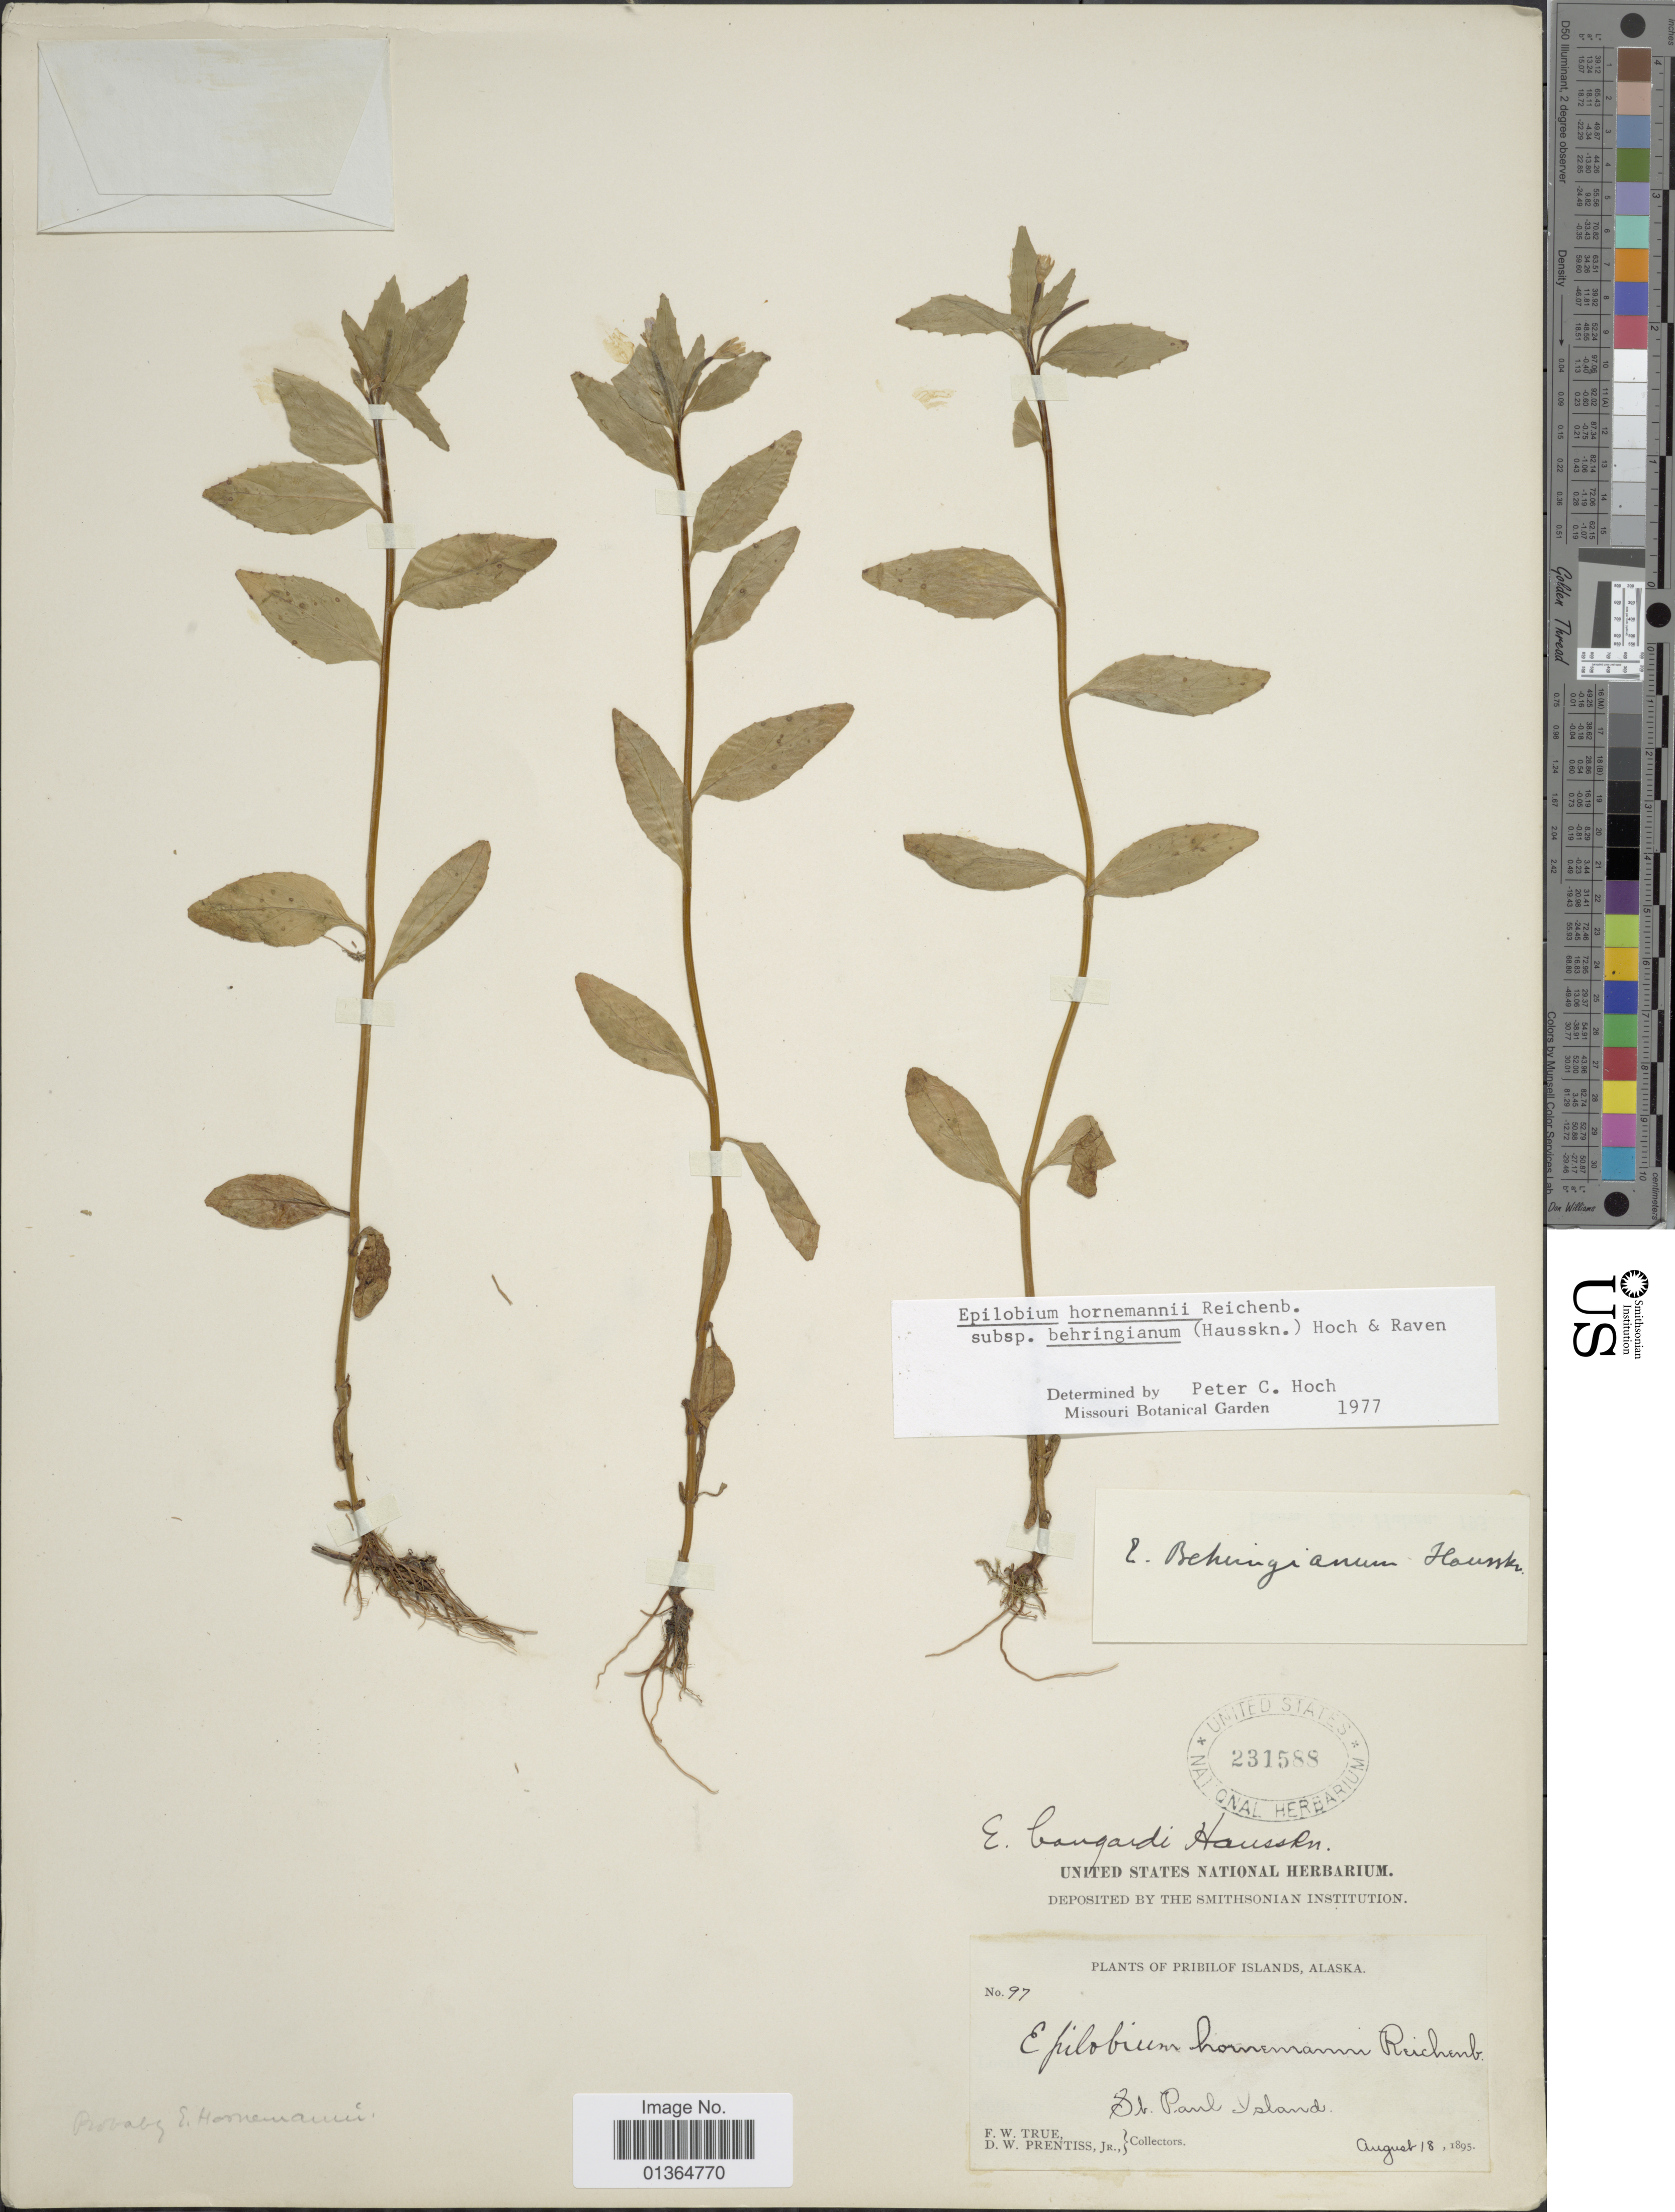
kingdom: Plantae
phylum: Tracheophyta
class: Magnoliopsida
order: Myrtales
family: Onagraceae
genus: Epilobium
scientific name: Epilobium hornemannii subsp. behringianum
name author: (Hausskn.) Hoch & P.H. Raven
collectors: F. True & D. Prentiss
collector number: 97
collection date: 1895-08-18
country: United States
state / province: Alaska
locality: Pribilof Islands. St. Paul Island.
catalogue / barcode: US 231588